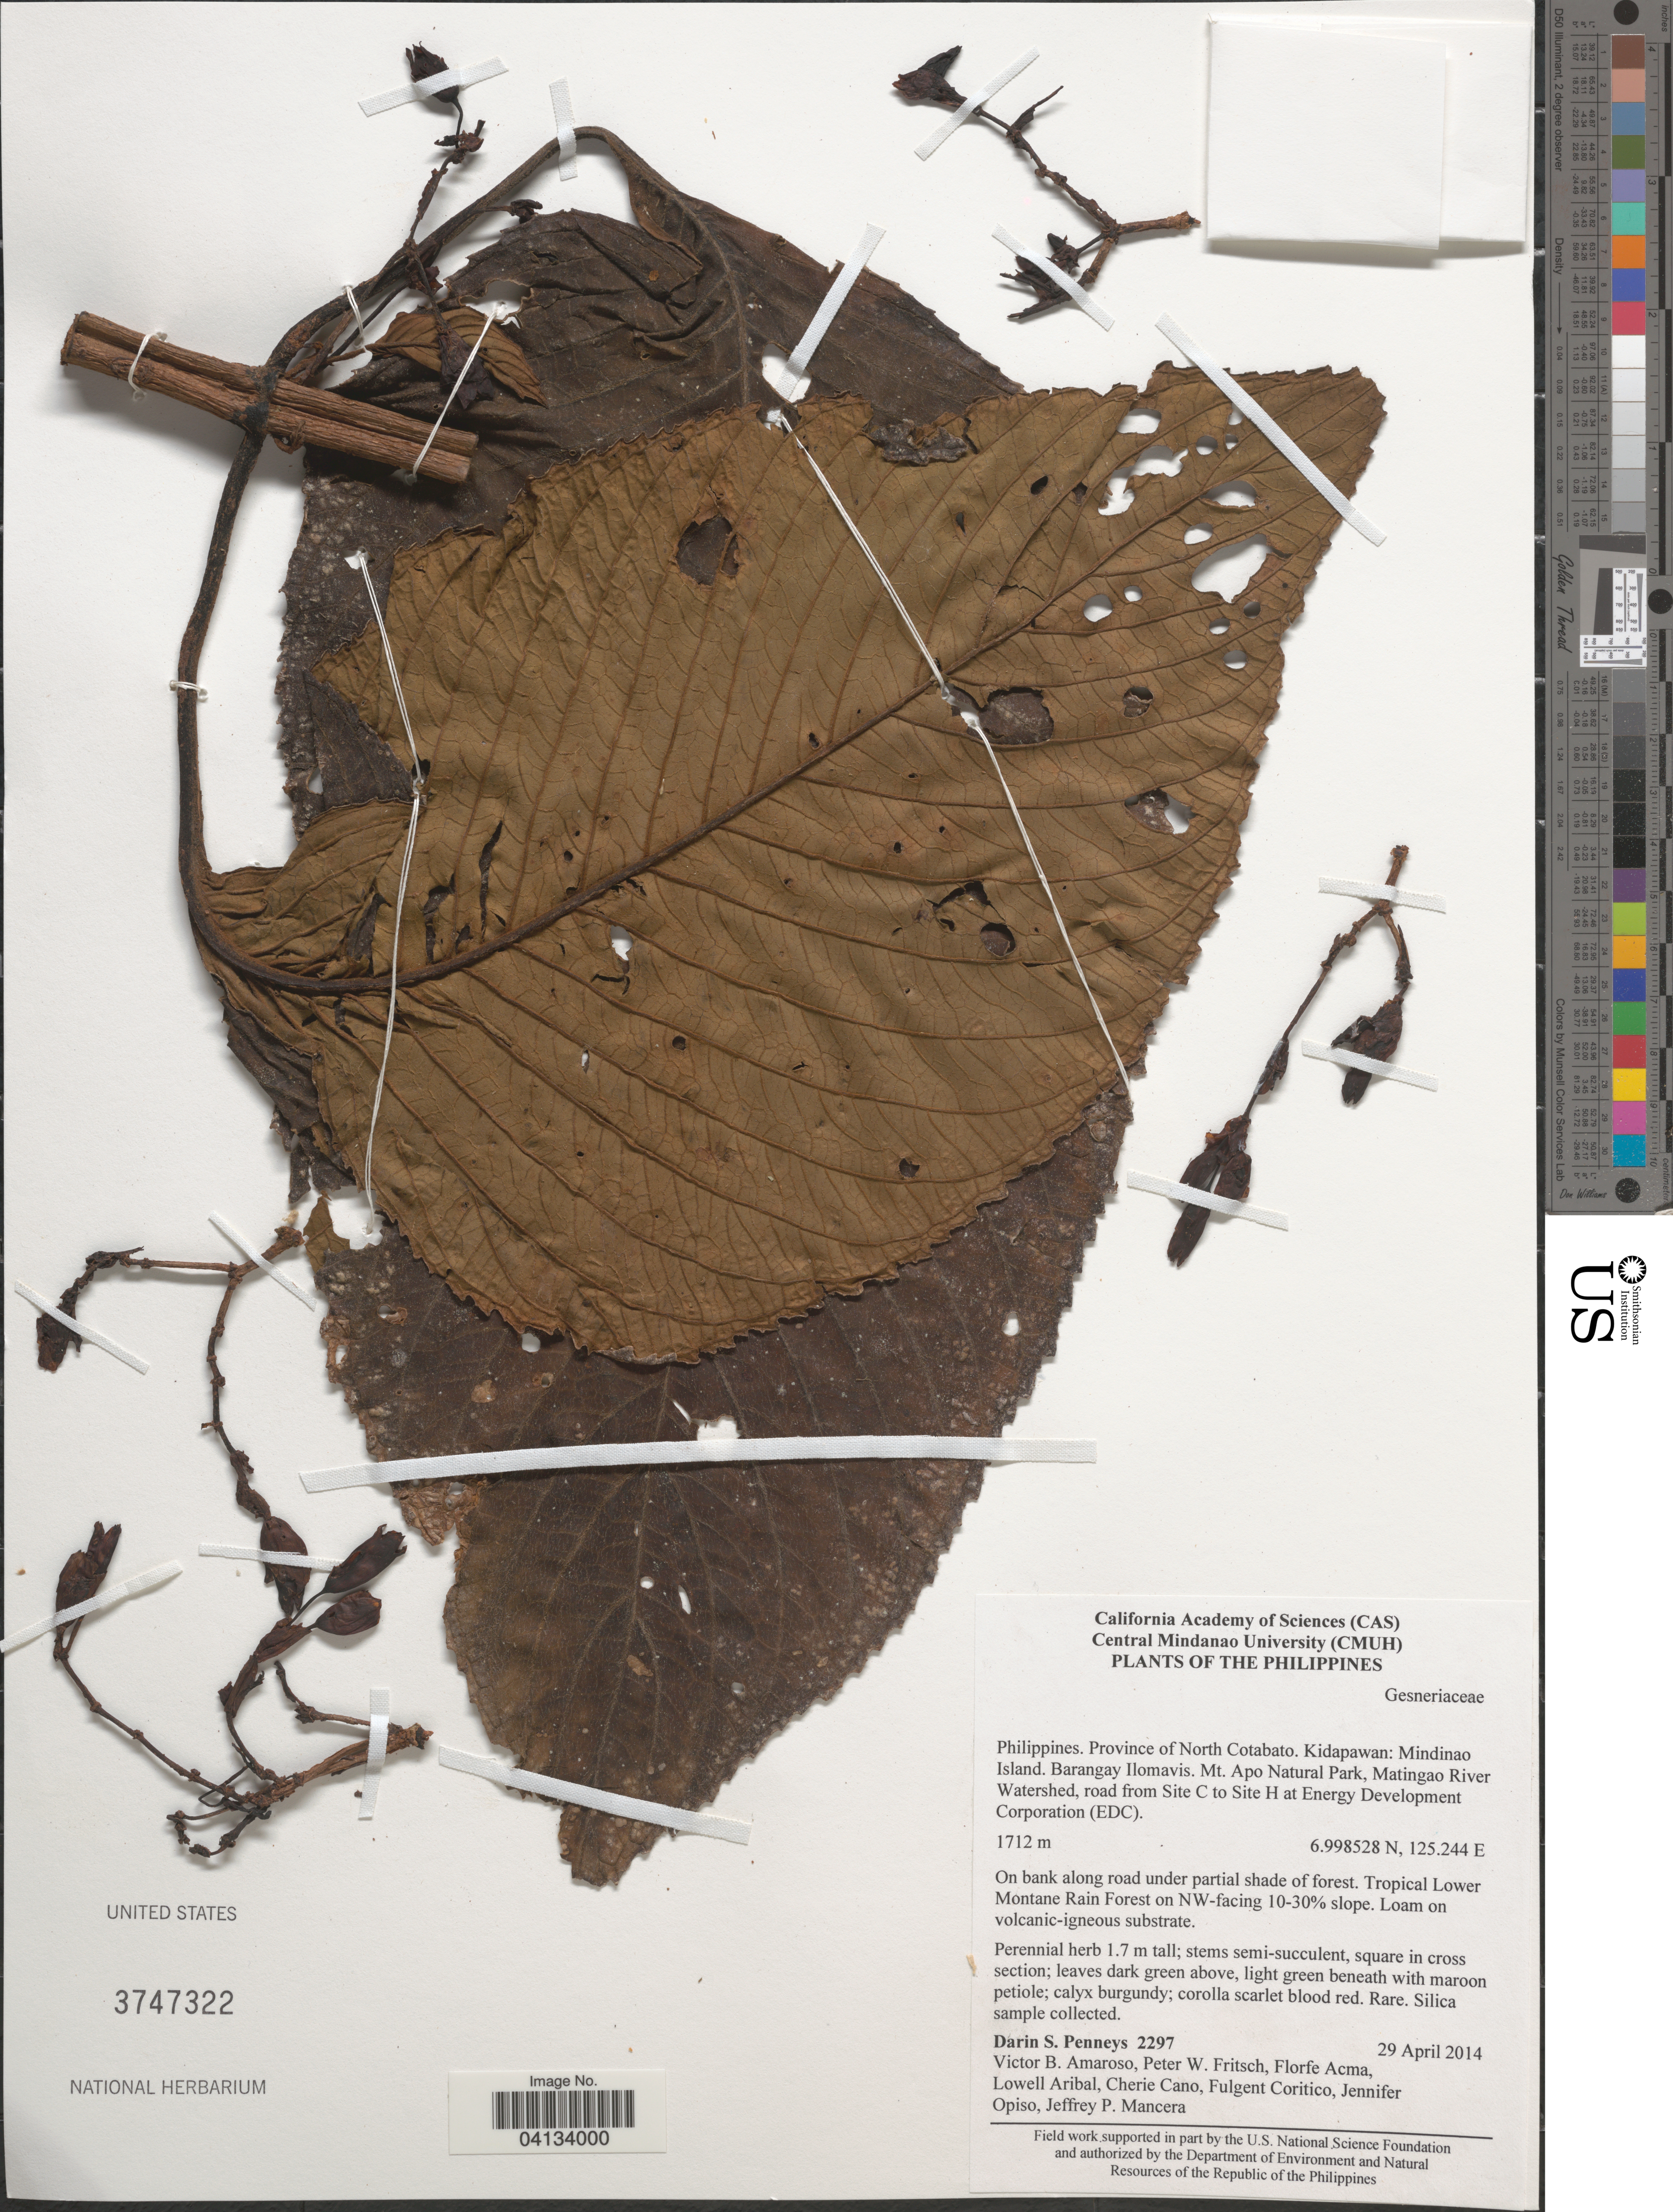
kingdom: Plantae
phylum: Tracheophyta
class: Magnoliopsida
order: Lamiales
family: Gesneriaceae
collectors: D. S. Penneys, V. Amoroso, P. W. Fritsch, F. Acma & et al.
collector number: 2297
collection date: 2014-04-29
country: Philippines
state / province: Soccsksargen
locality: Province of North Cotabato. Kidapawan: Mindinao Island. Barangay Ilomavis. Mt. Apo Natural Park, Matingao River Watershed, road from Site C to Site H at Energy Development Corporation (EDC). Tropical Lower Montane Rain Forest on W-facing 10-30% slope.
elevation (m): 1712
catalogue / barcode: US 3747322